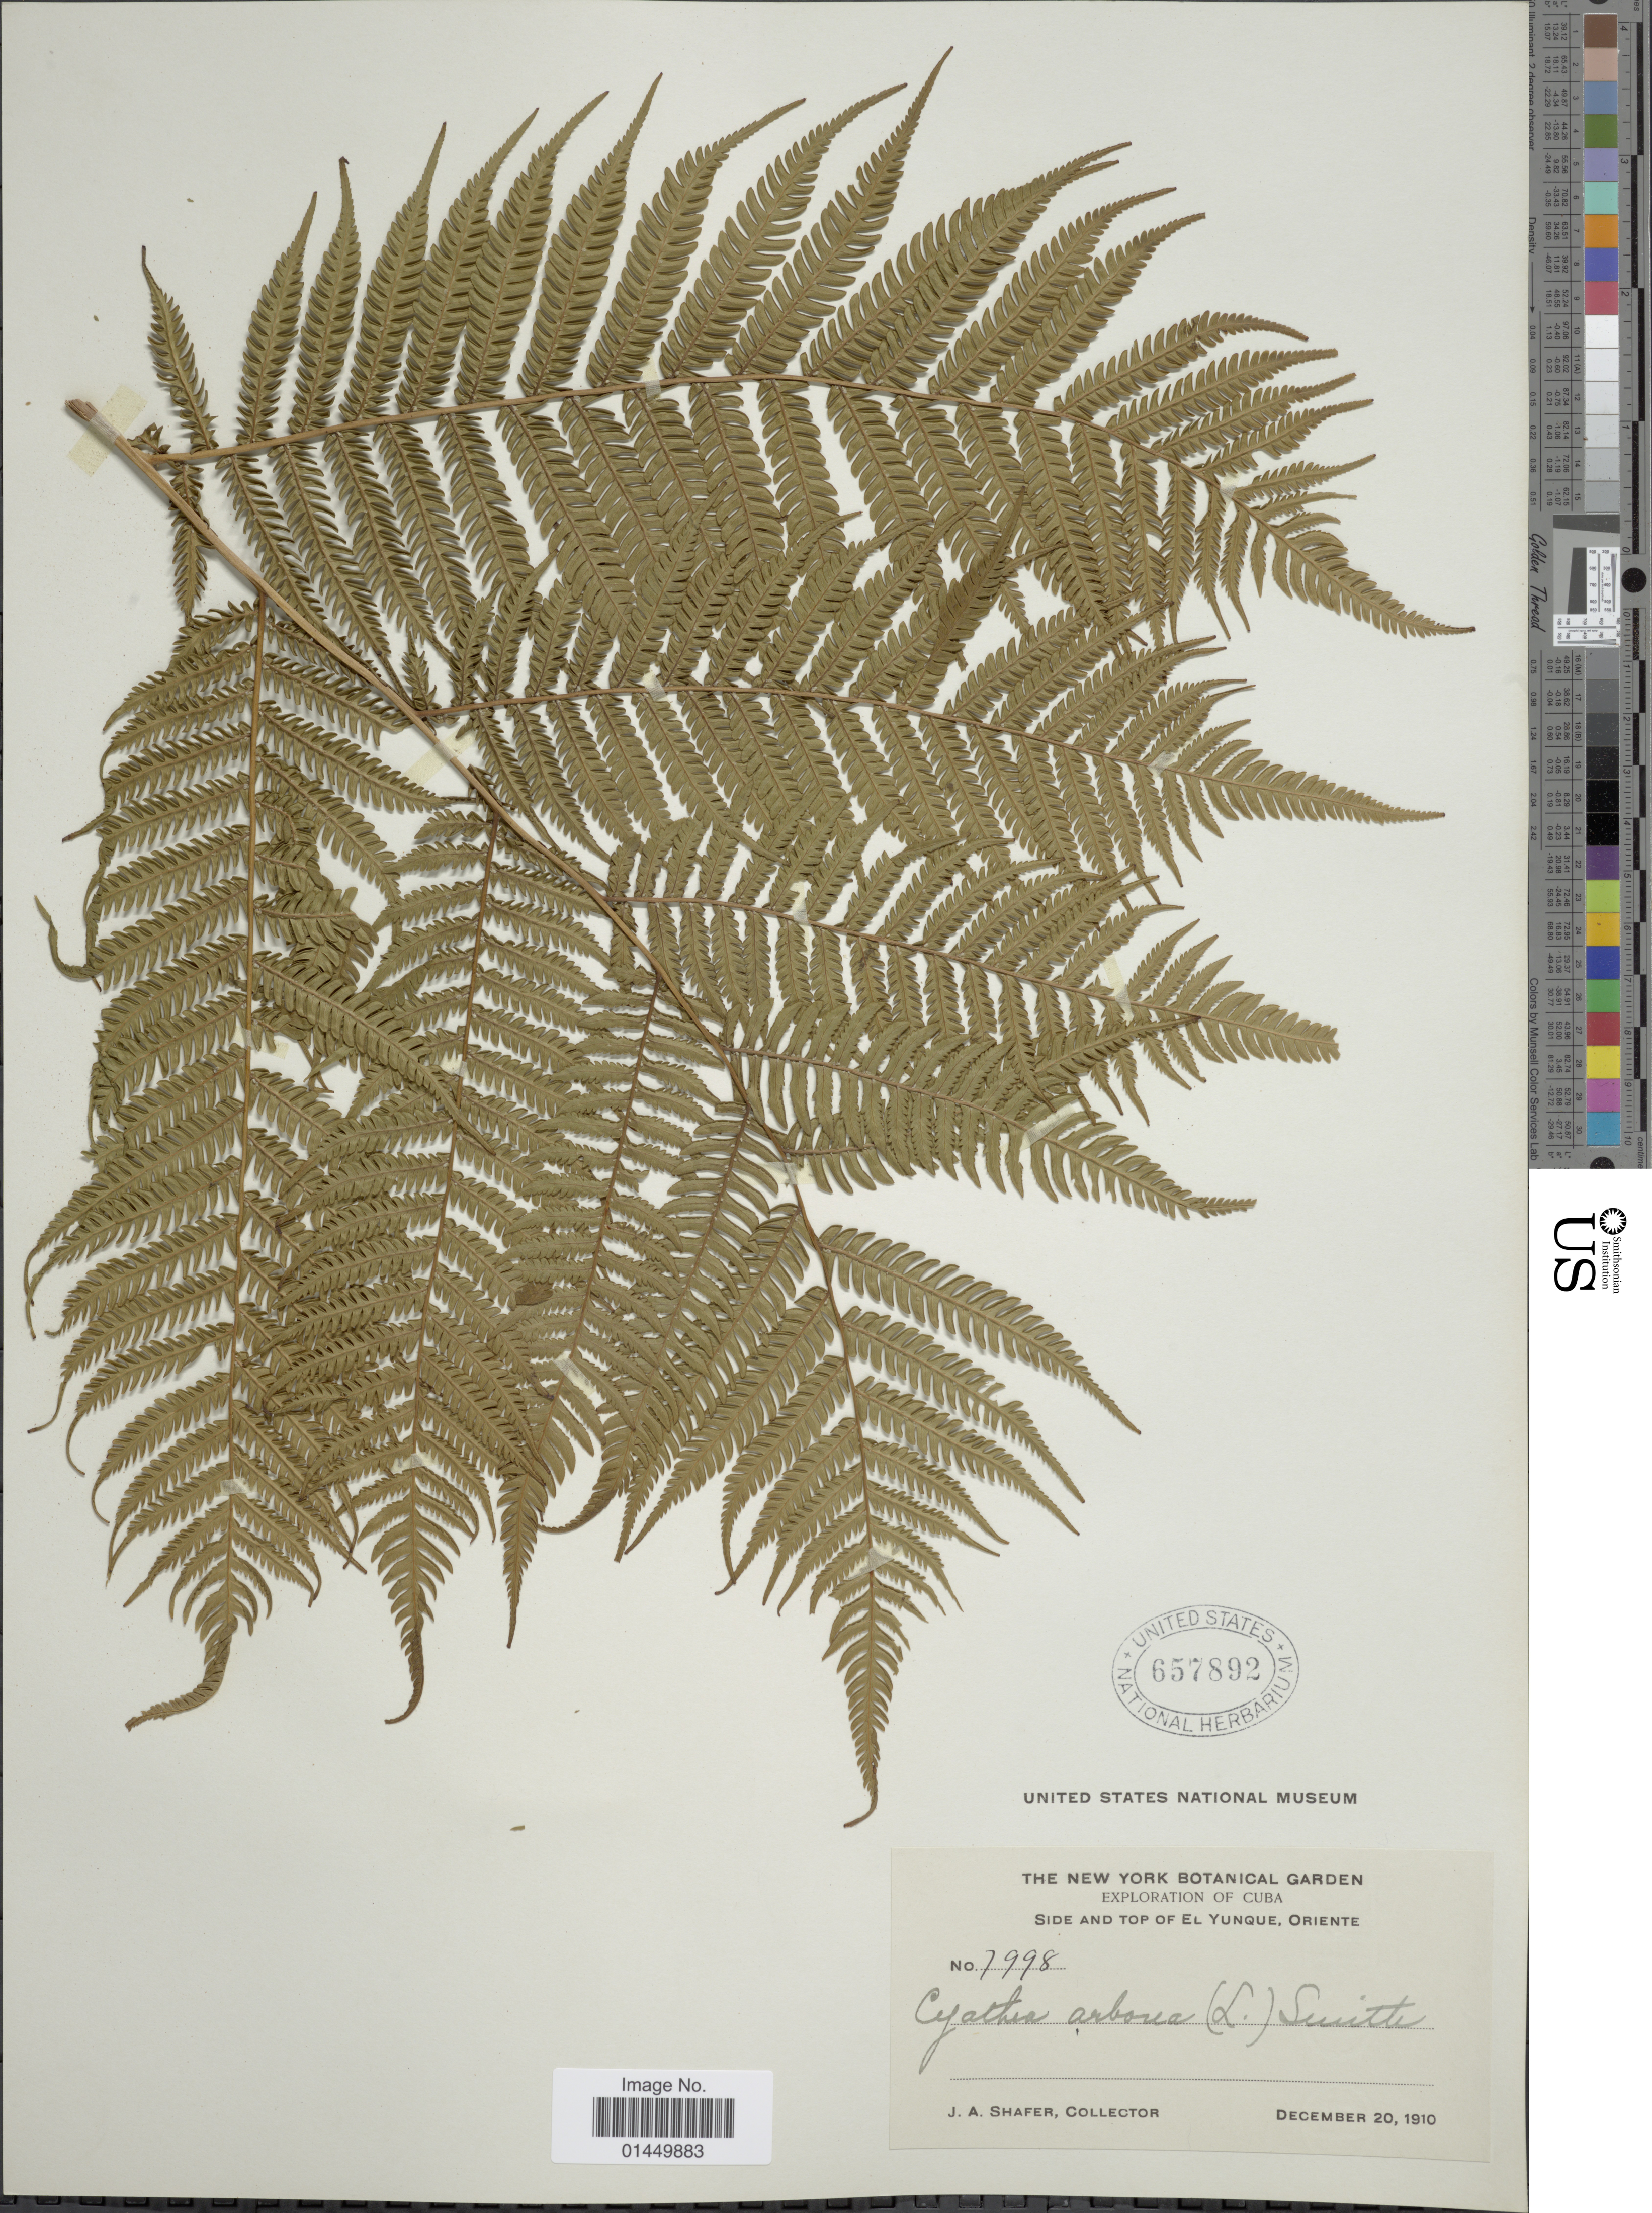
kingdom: Plantae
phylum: Tracheophyta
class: Polypodiopsida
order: Cyatheales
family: Cyatheaceae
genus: Cyathea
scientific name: Cyathea arborea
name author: (L.) Sm.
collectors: J. A. Shafer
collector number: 7998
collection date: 1910-12-20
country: Cuba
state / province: Oriente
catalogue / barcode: US 657892